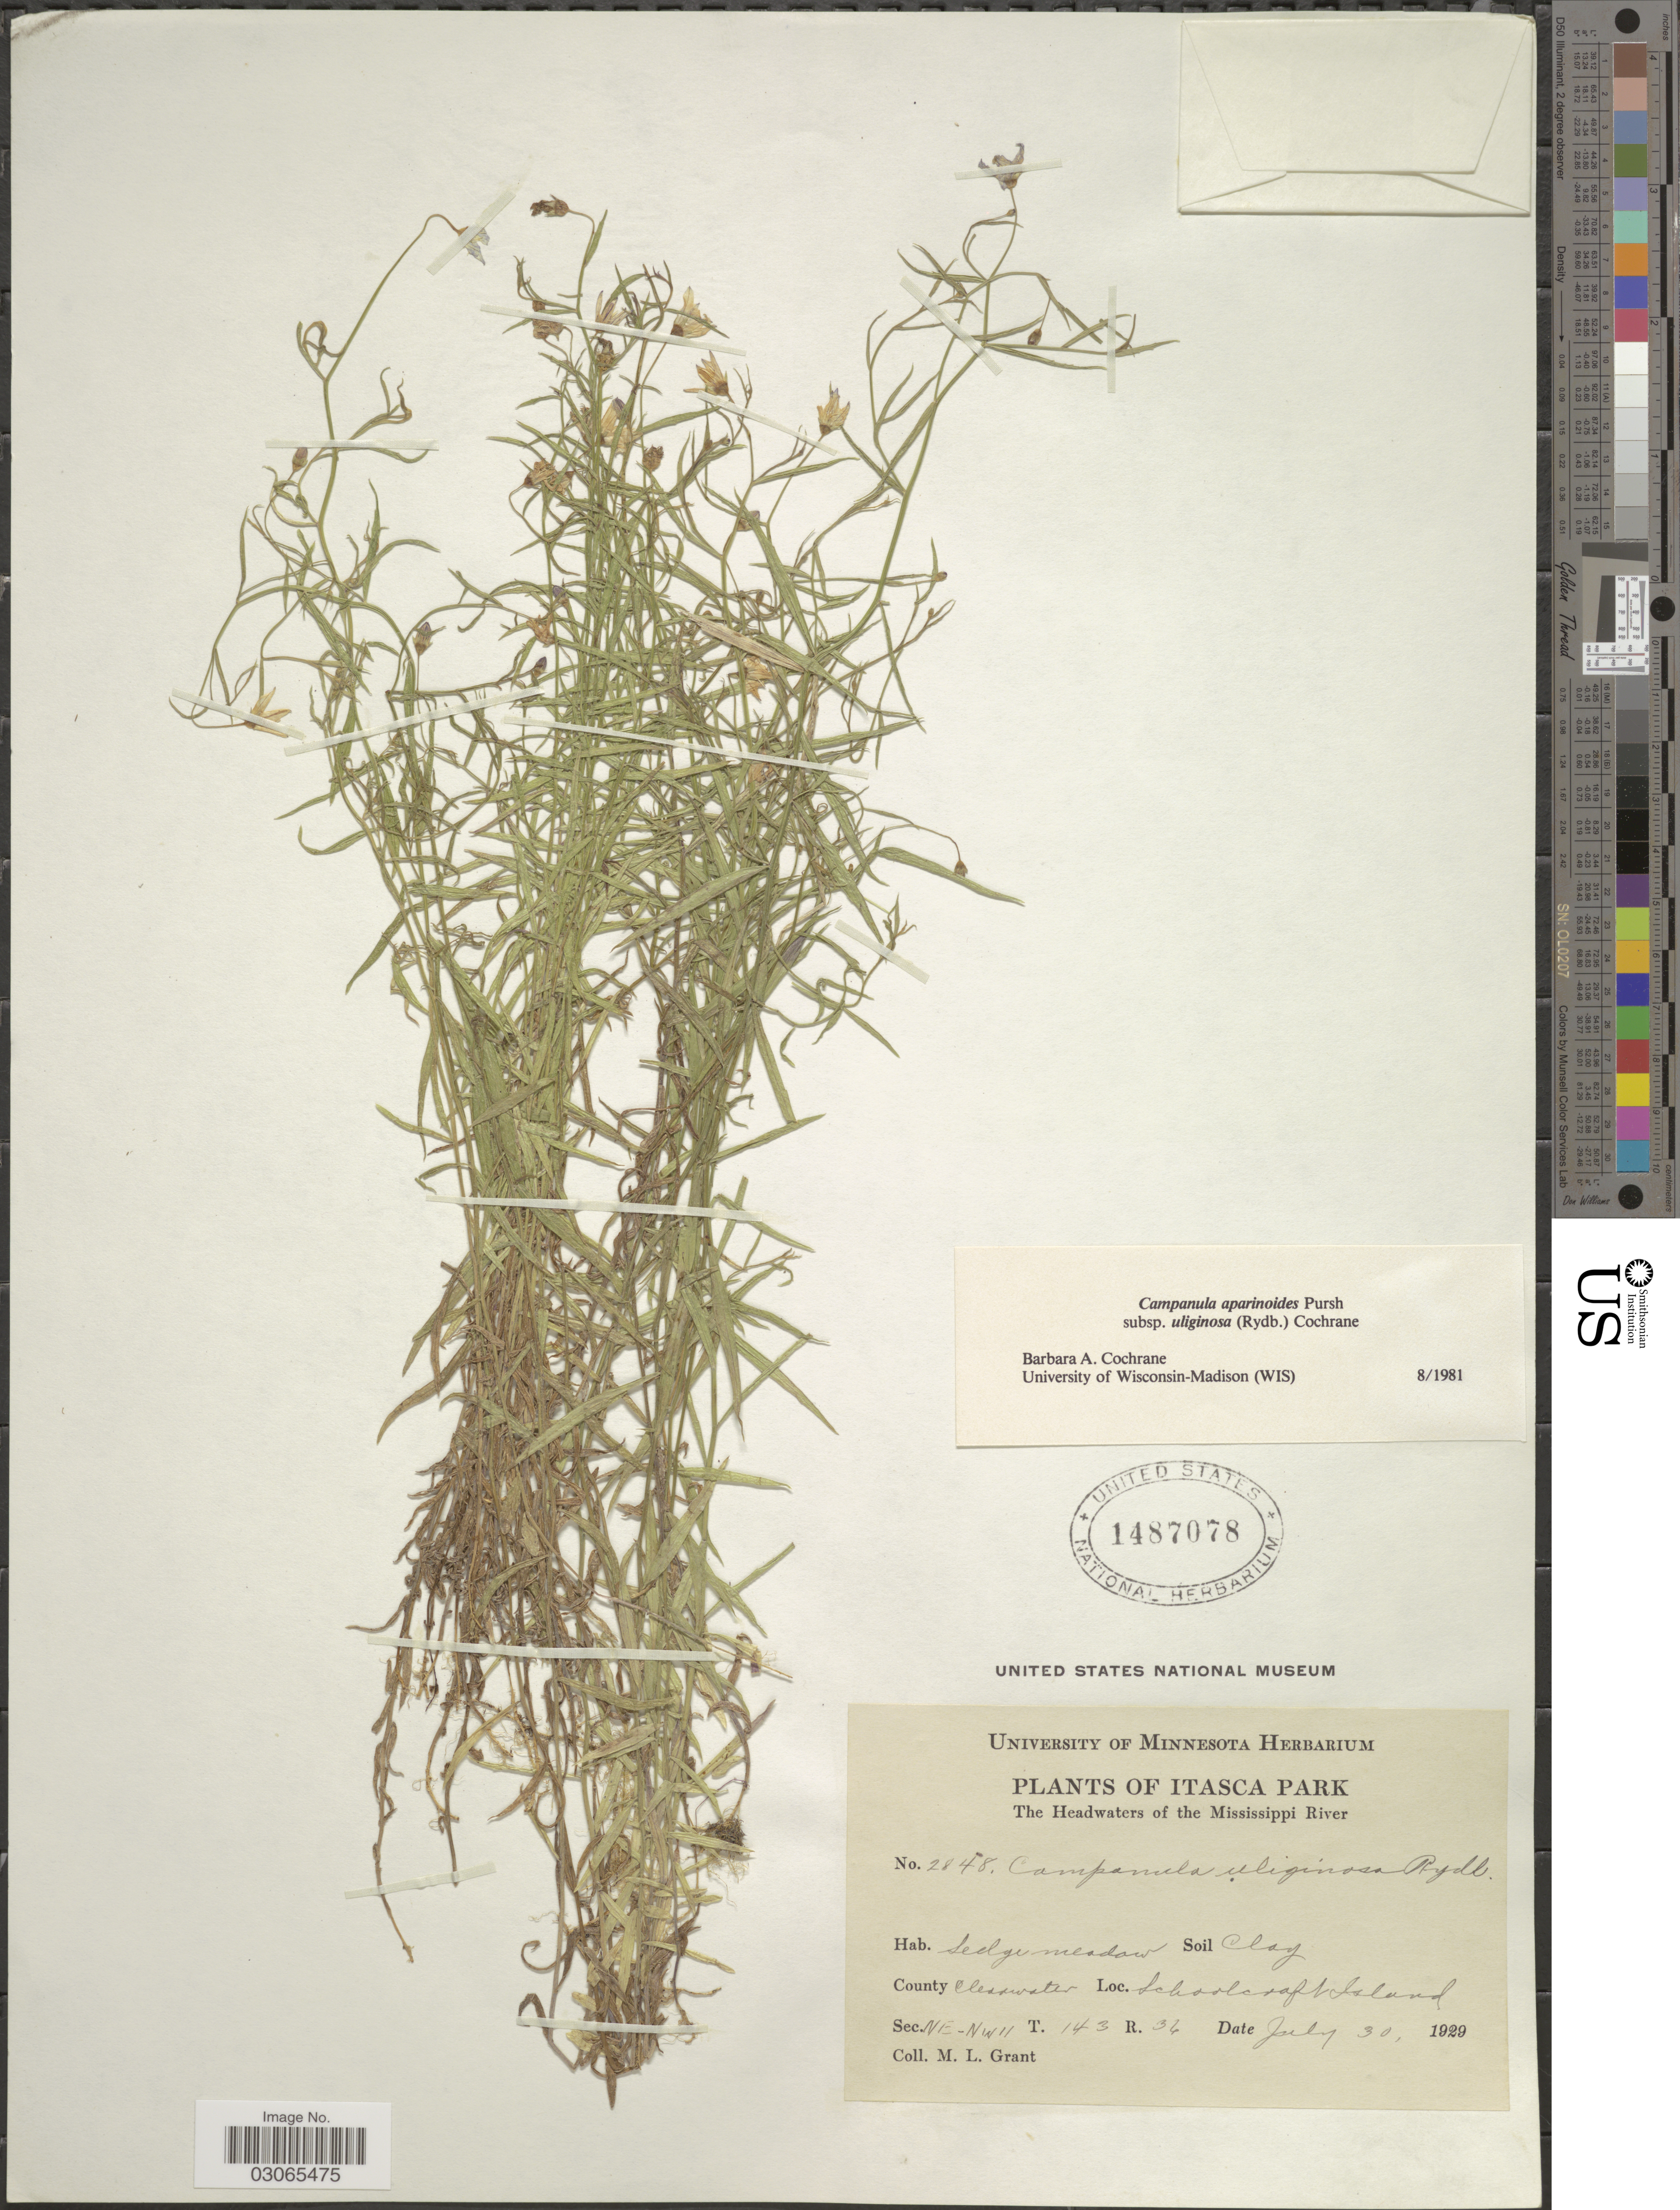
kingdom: Plantae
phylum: Tracheophyta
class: Magnoliopsida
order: Asterales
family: Campanulaceae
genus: Campanula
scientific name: Campanula aparinoides var. uliginosa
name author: (Rydb.) Gleason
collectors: M. L. Grant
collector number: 2848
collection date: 1929-07-30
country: United States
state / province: Minnesota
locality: Itasca Park, The Headwaters of the Mississippi River. County Clearwater, Schoolcraft Island. Sec. NE-NW11 T.143 R.36.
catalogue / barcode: US 1487078